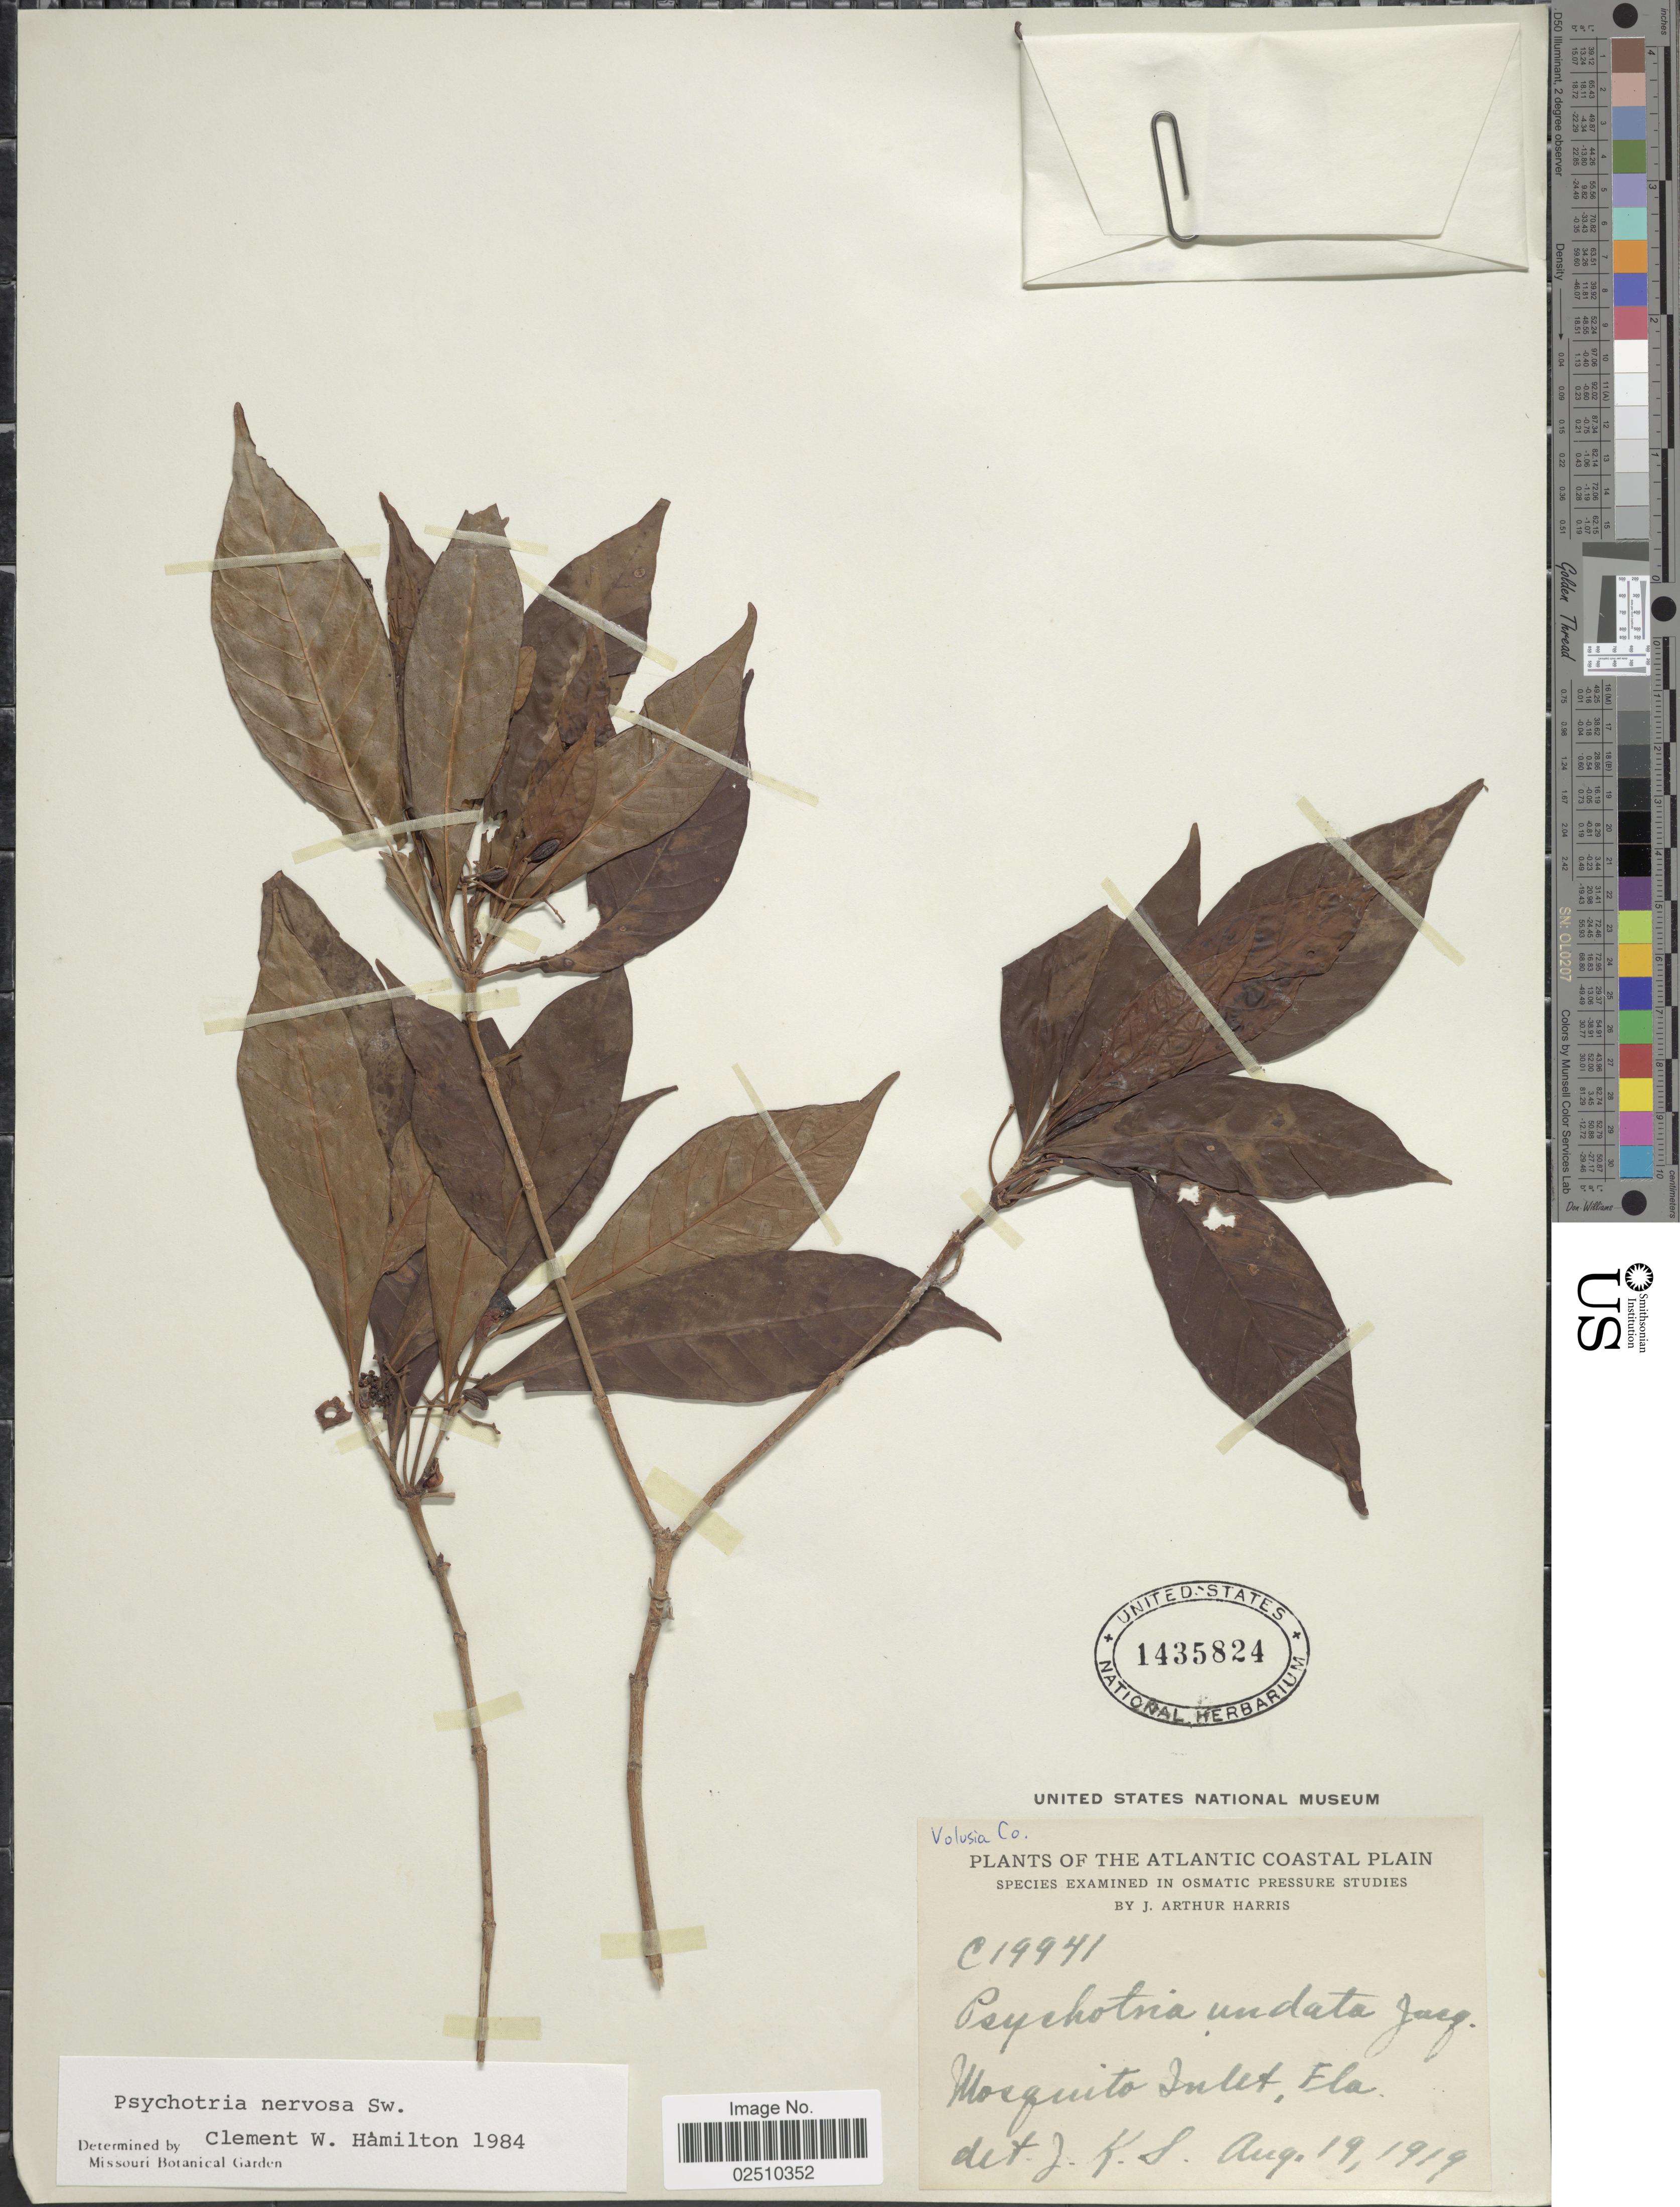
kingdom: Plantae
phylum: Tracheophyta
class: Magnoliopsida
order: Gentianales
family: Rubiaceae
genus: Psychotria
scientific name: Psychotria nervosa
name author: Sw.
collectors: J. A. Harris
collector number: C19941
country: United States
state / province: Florida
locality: The Atlantic Coastal Plain, Mosquito Inlet, Fla.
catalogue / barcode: US 1435824